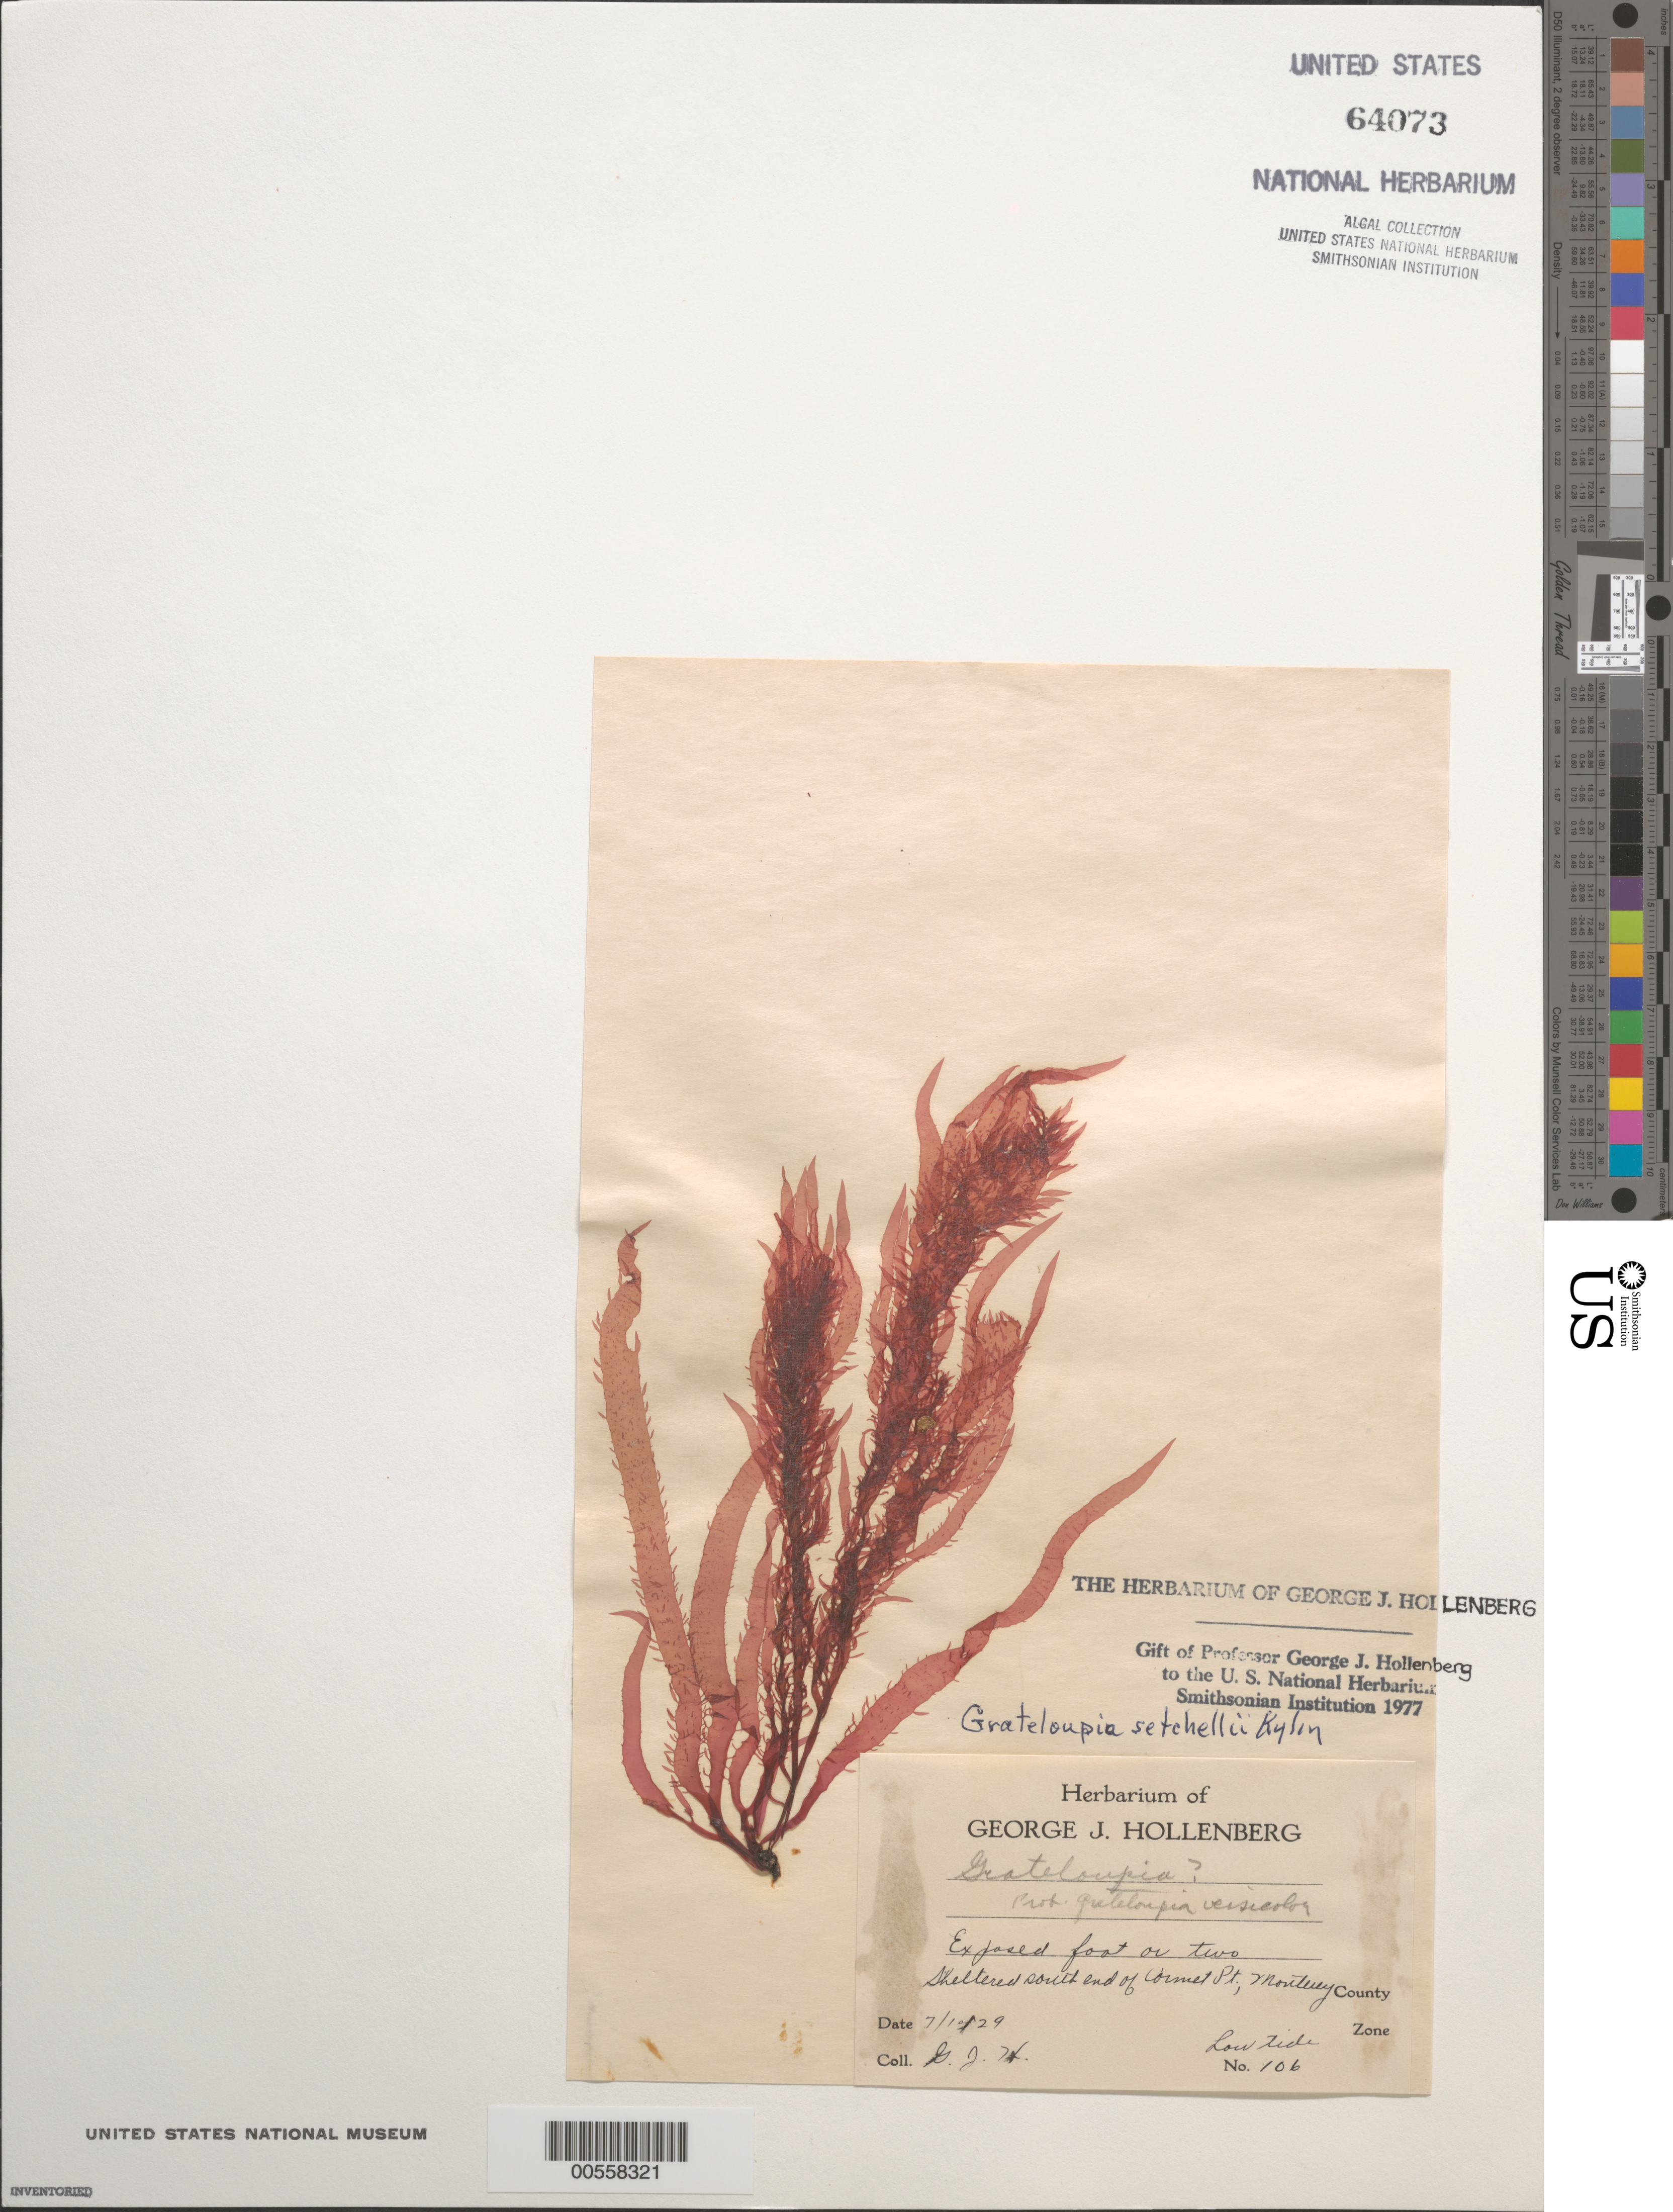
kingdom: Plantae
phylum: Rhodophyta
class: Florideophyceae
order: Halymeniales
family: Halymeniaceae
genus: Norrissia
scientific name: Norrissia setchellii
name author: (Kylin) M.S. Balakrishnan in Desikachary & Raja Rao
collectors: G. Hollenberg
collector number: GJH 106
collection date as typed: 10 Jul 1929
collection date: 1929-07-10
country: United States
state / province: California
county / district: Monterey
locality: Carmel Point, south end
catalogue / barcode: US 64073